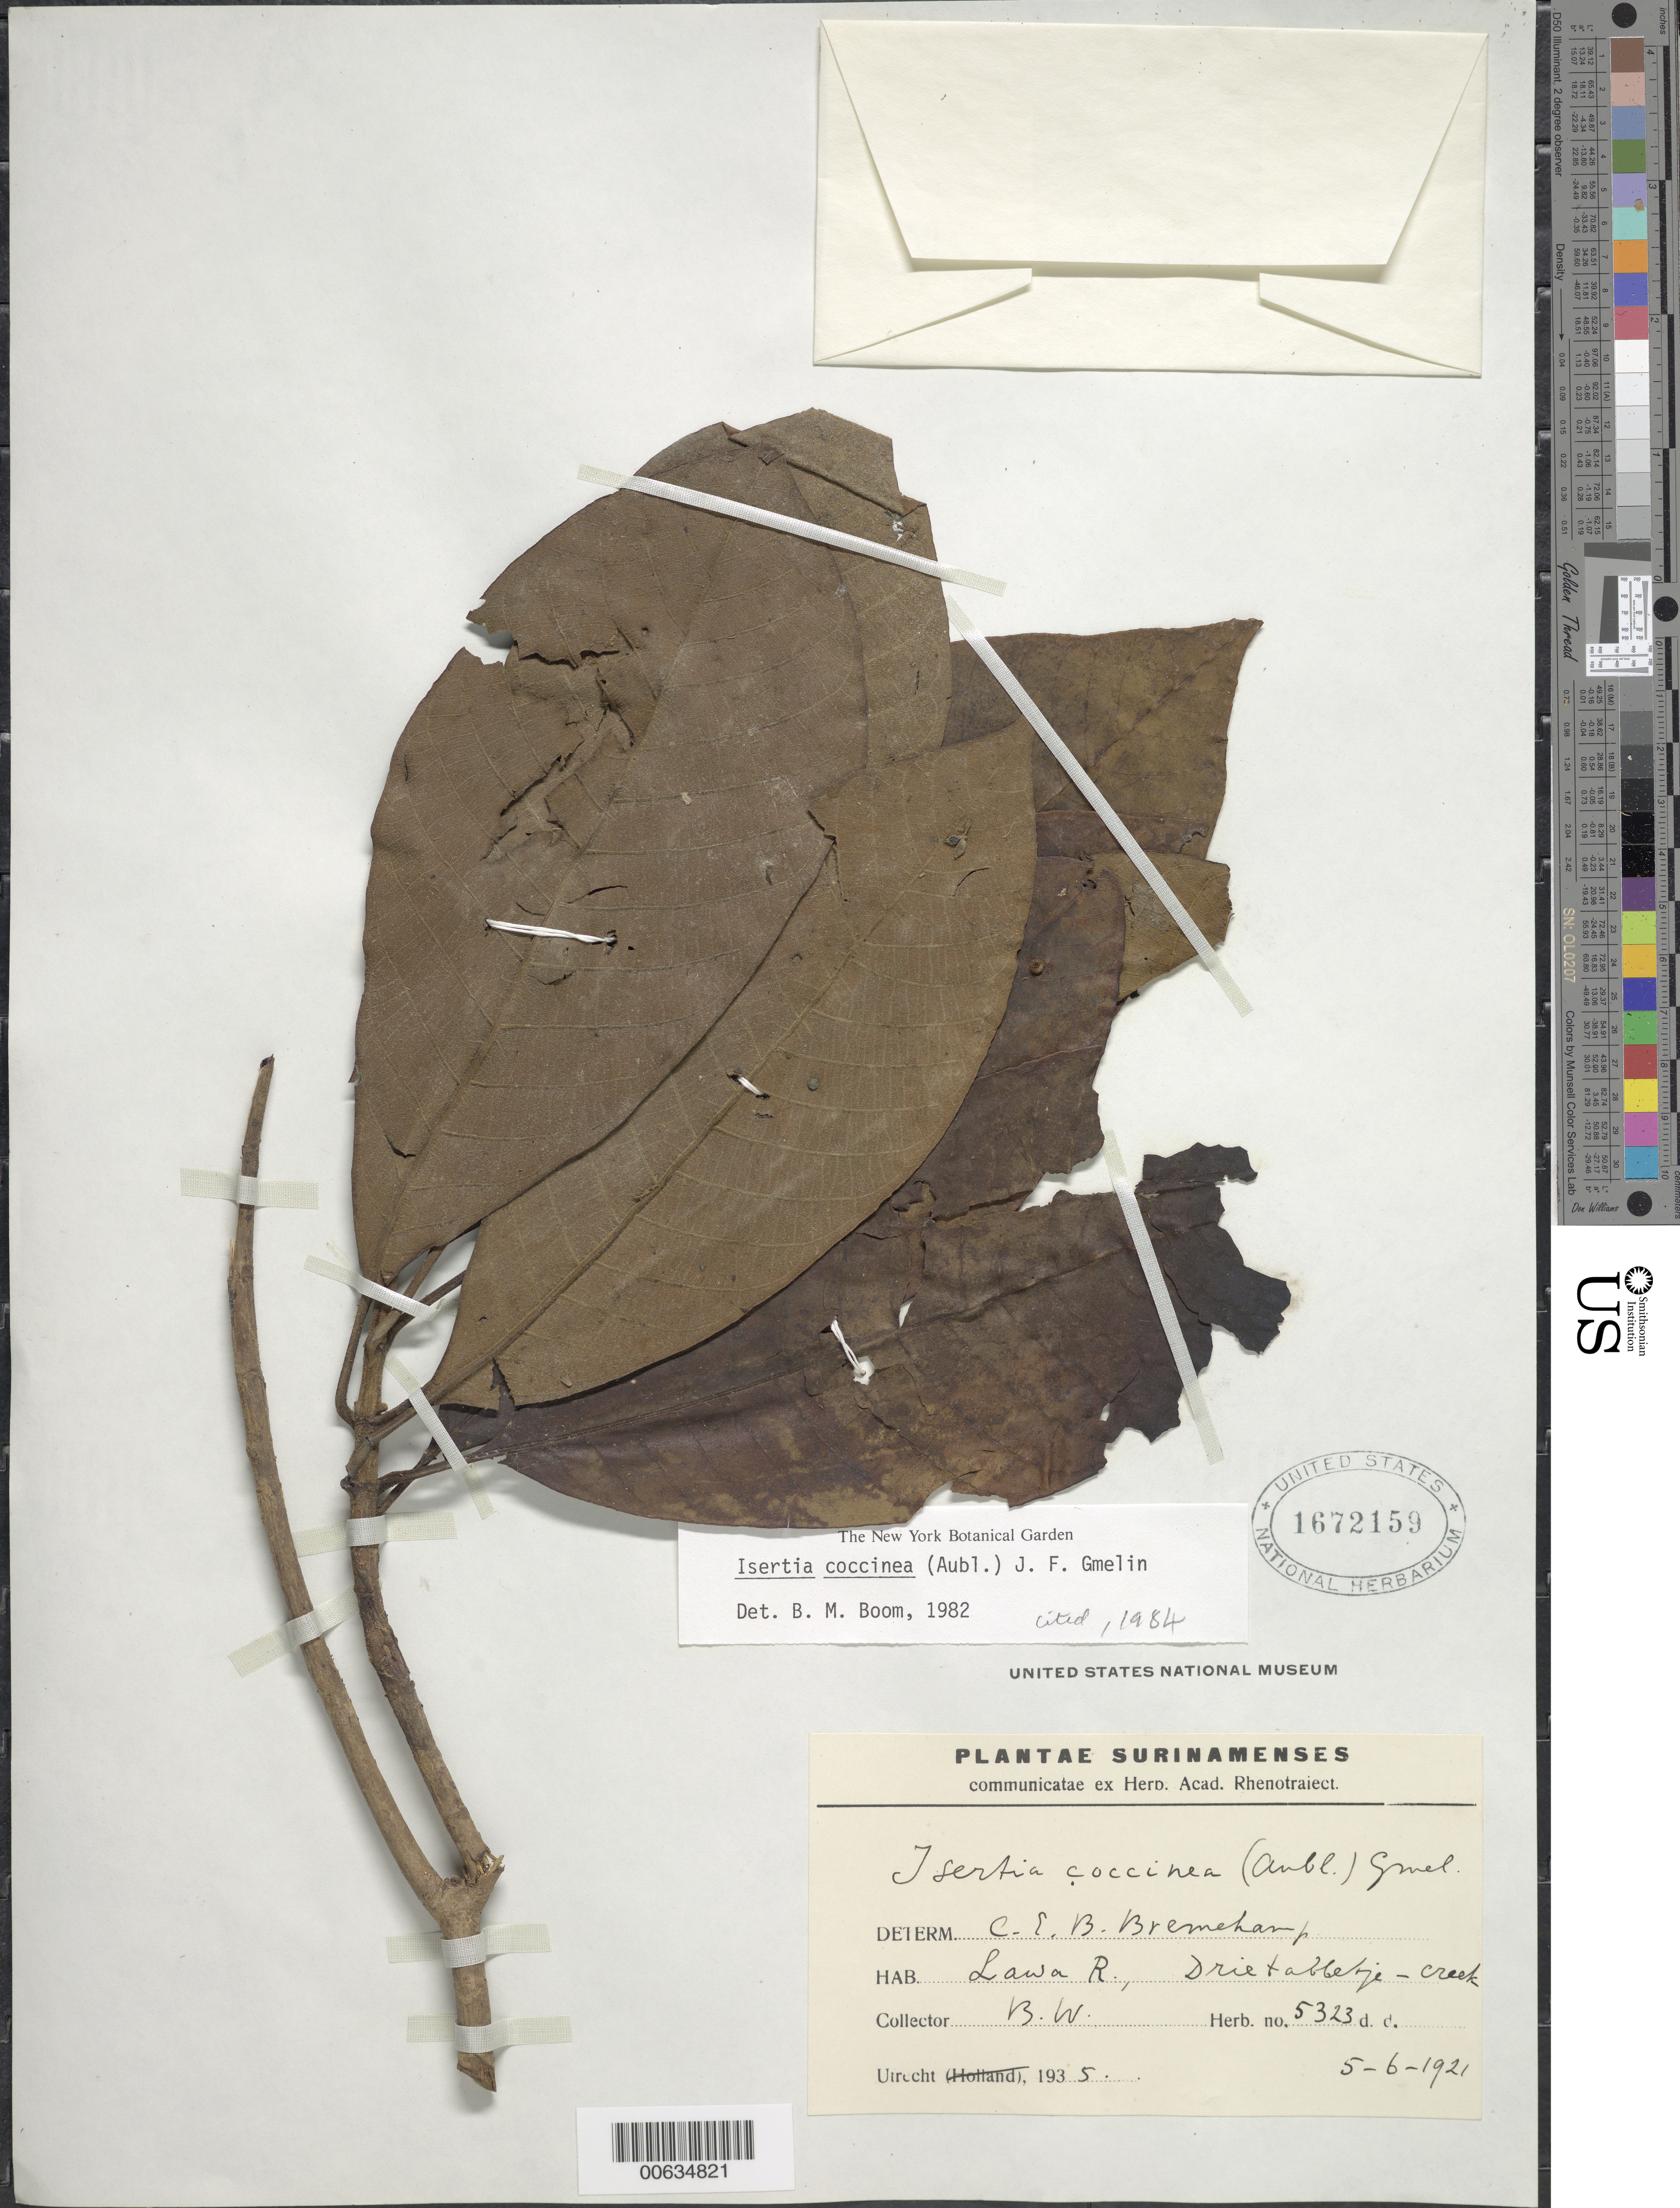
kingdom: Plantae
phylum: Tracheophyta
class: Magnoliopsida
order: Gentianales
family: Rubiaceae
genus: Isertia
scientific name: Isertia coccinea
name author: (Aubl.) Vahl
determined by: Boom, B. M.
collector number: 5323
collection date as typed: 5-Jun-21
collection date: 1921-06-05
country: Suriname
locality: Lawa R., Drietabbetje Creek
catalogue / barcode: US 1672159